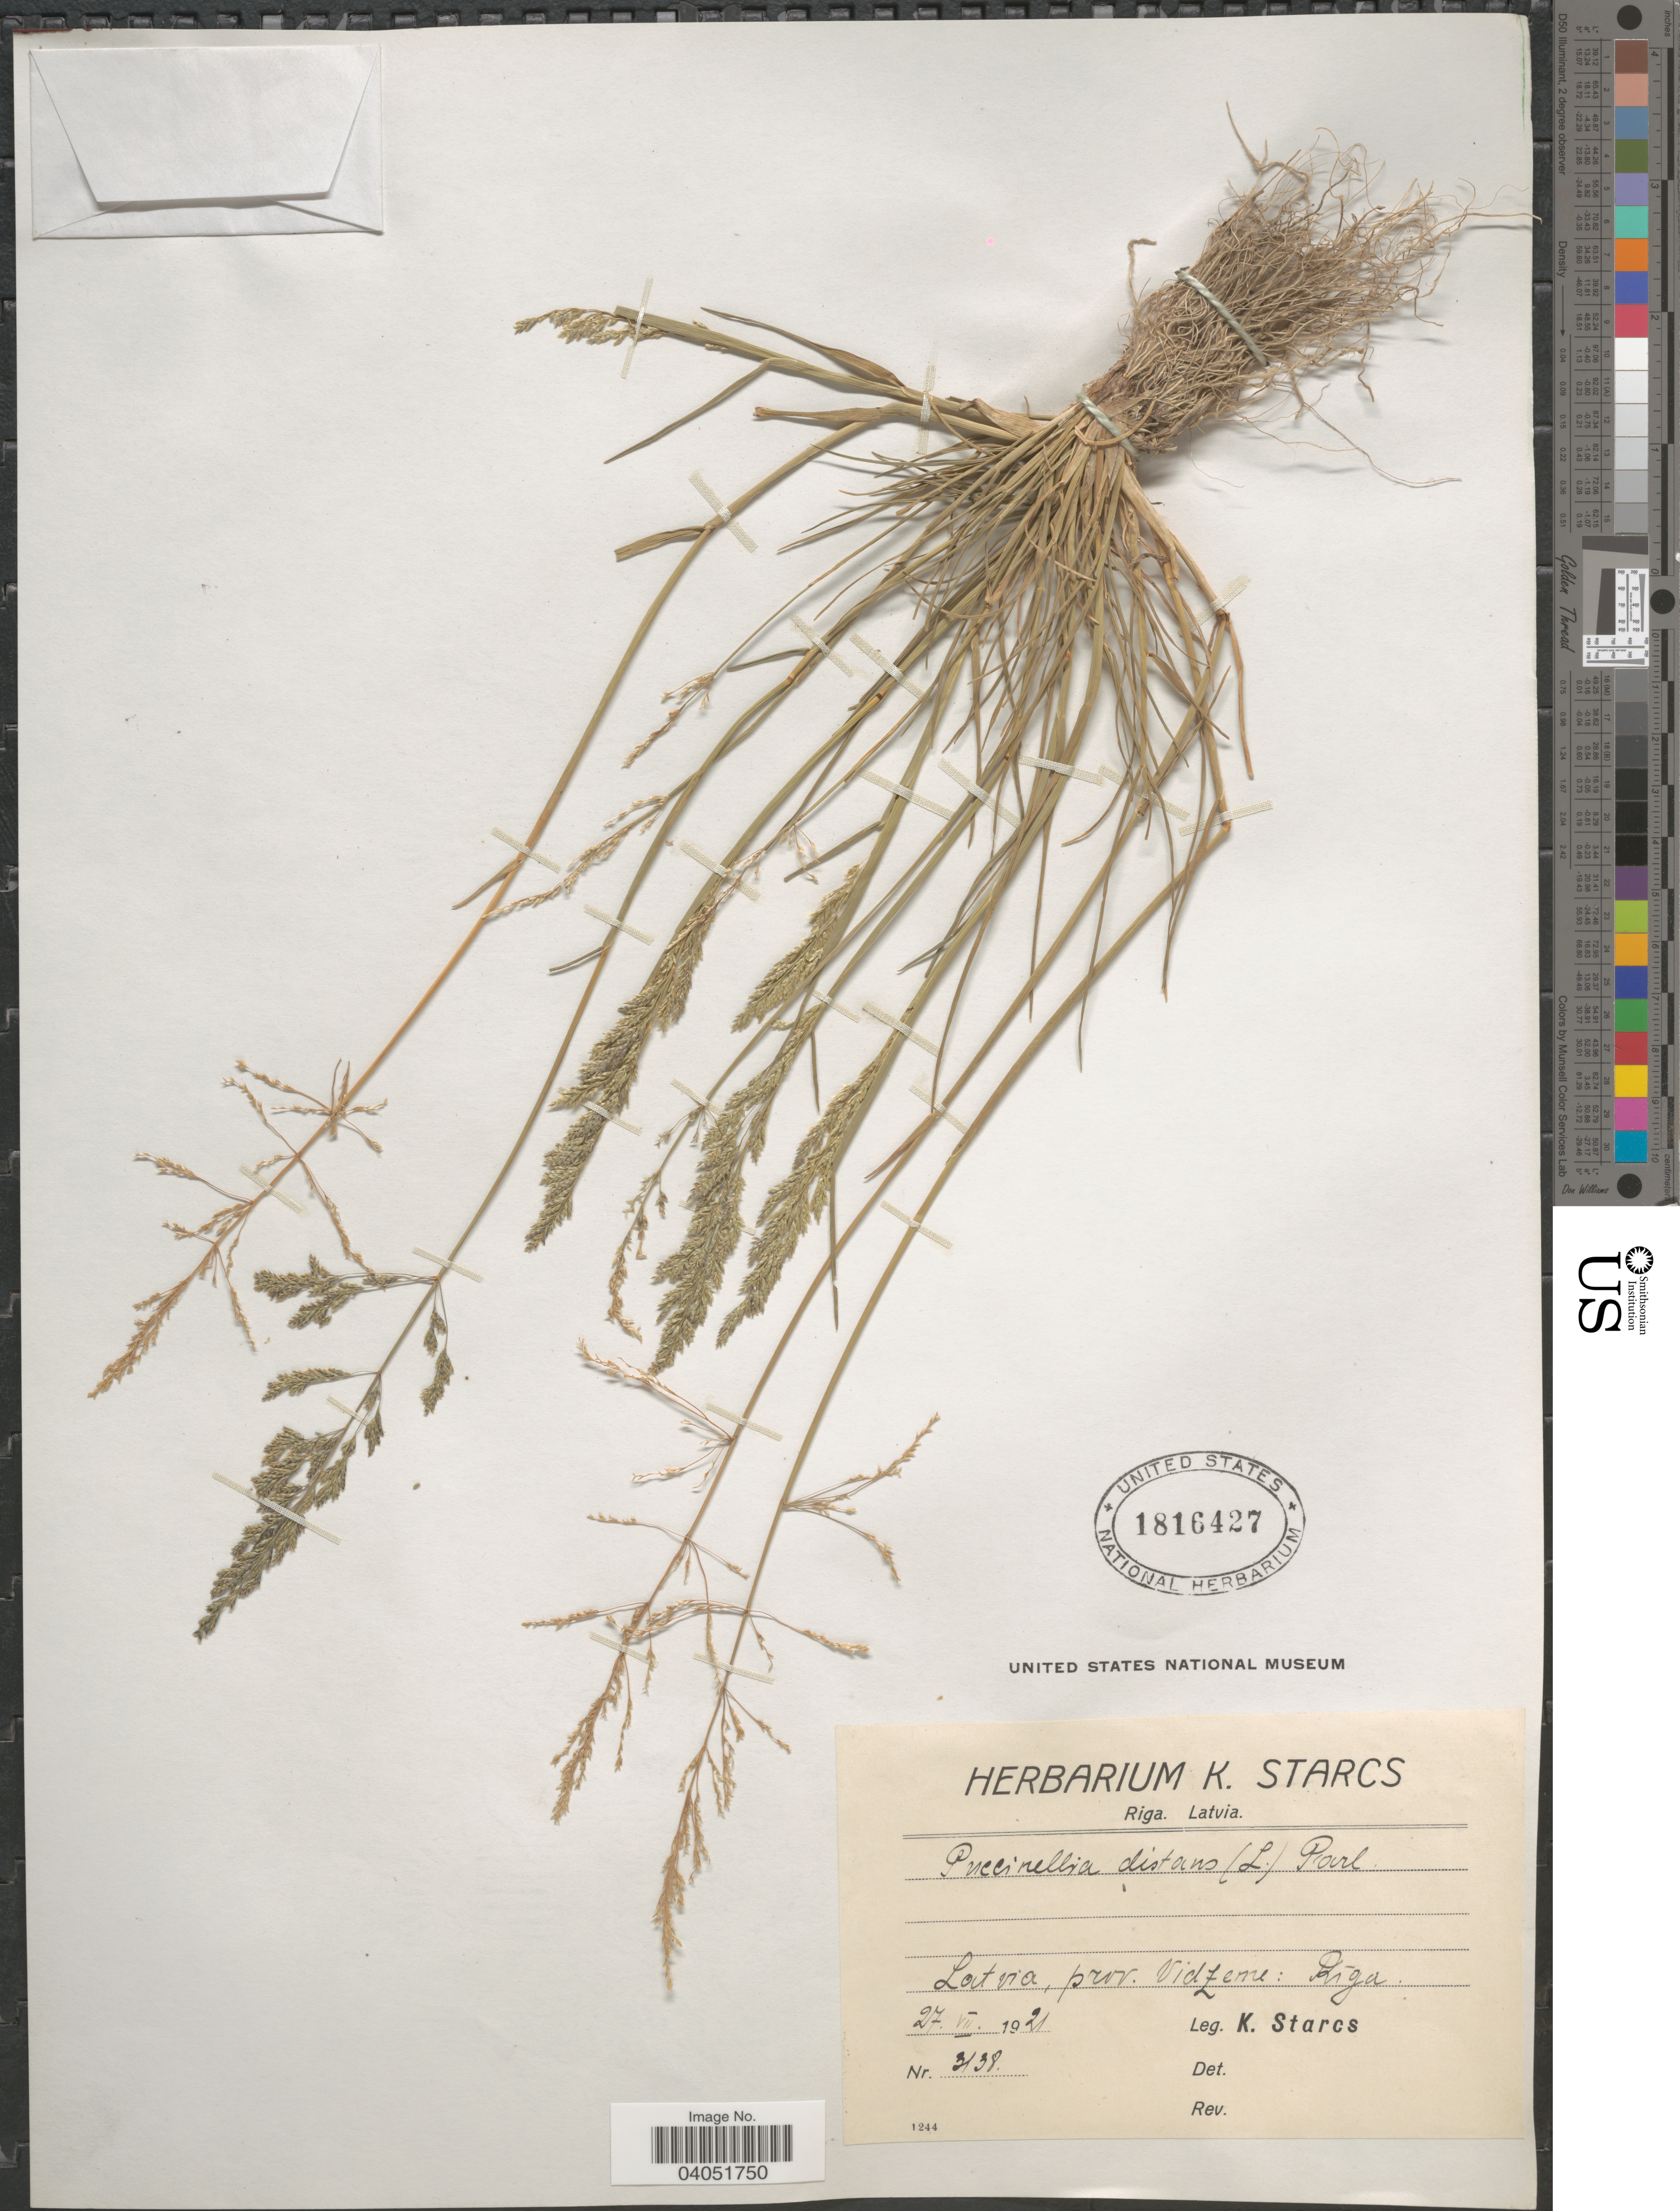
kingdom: Plantae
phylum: Tracheophyta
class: Liliopsida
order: Poales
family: Poaceae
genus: Puccinellia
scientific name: Puccinellia distans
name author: (Jacq.) Parl.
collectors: K. Starcs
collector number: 3138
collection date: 1921-07-27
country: Latvia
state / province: Riga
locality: Prov. Vidzeme.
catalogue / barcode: US 1816427